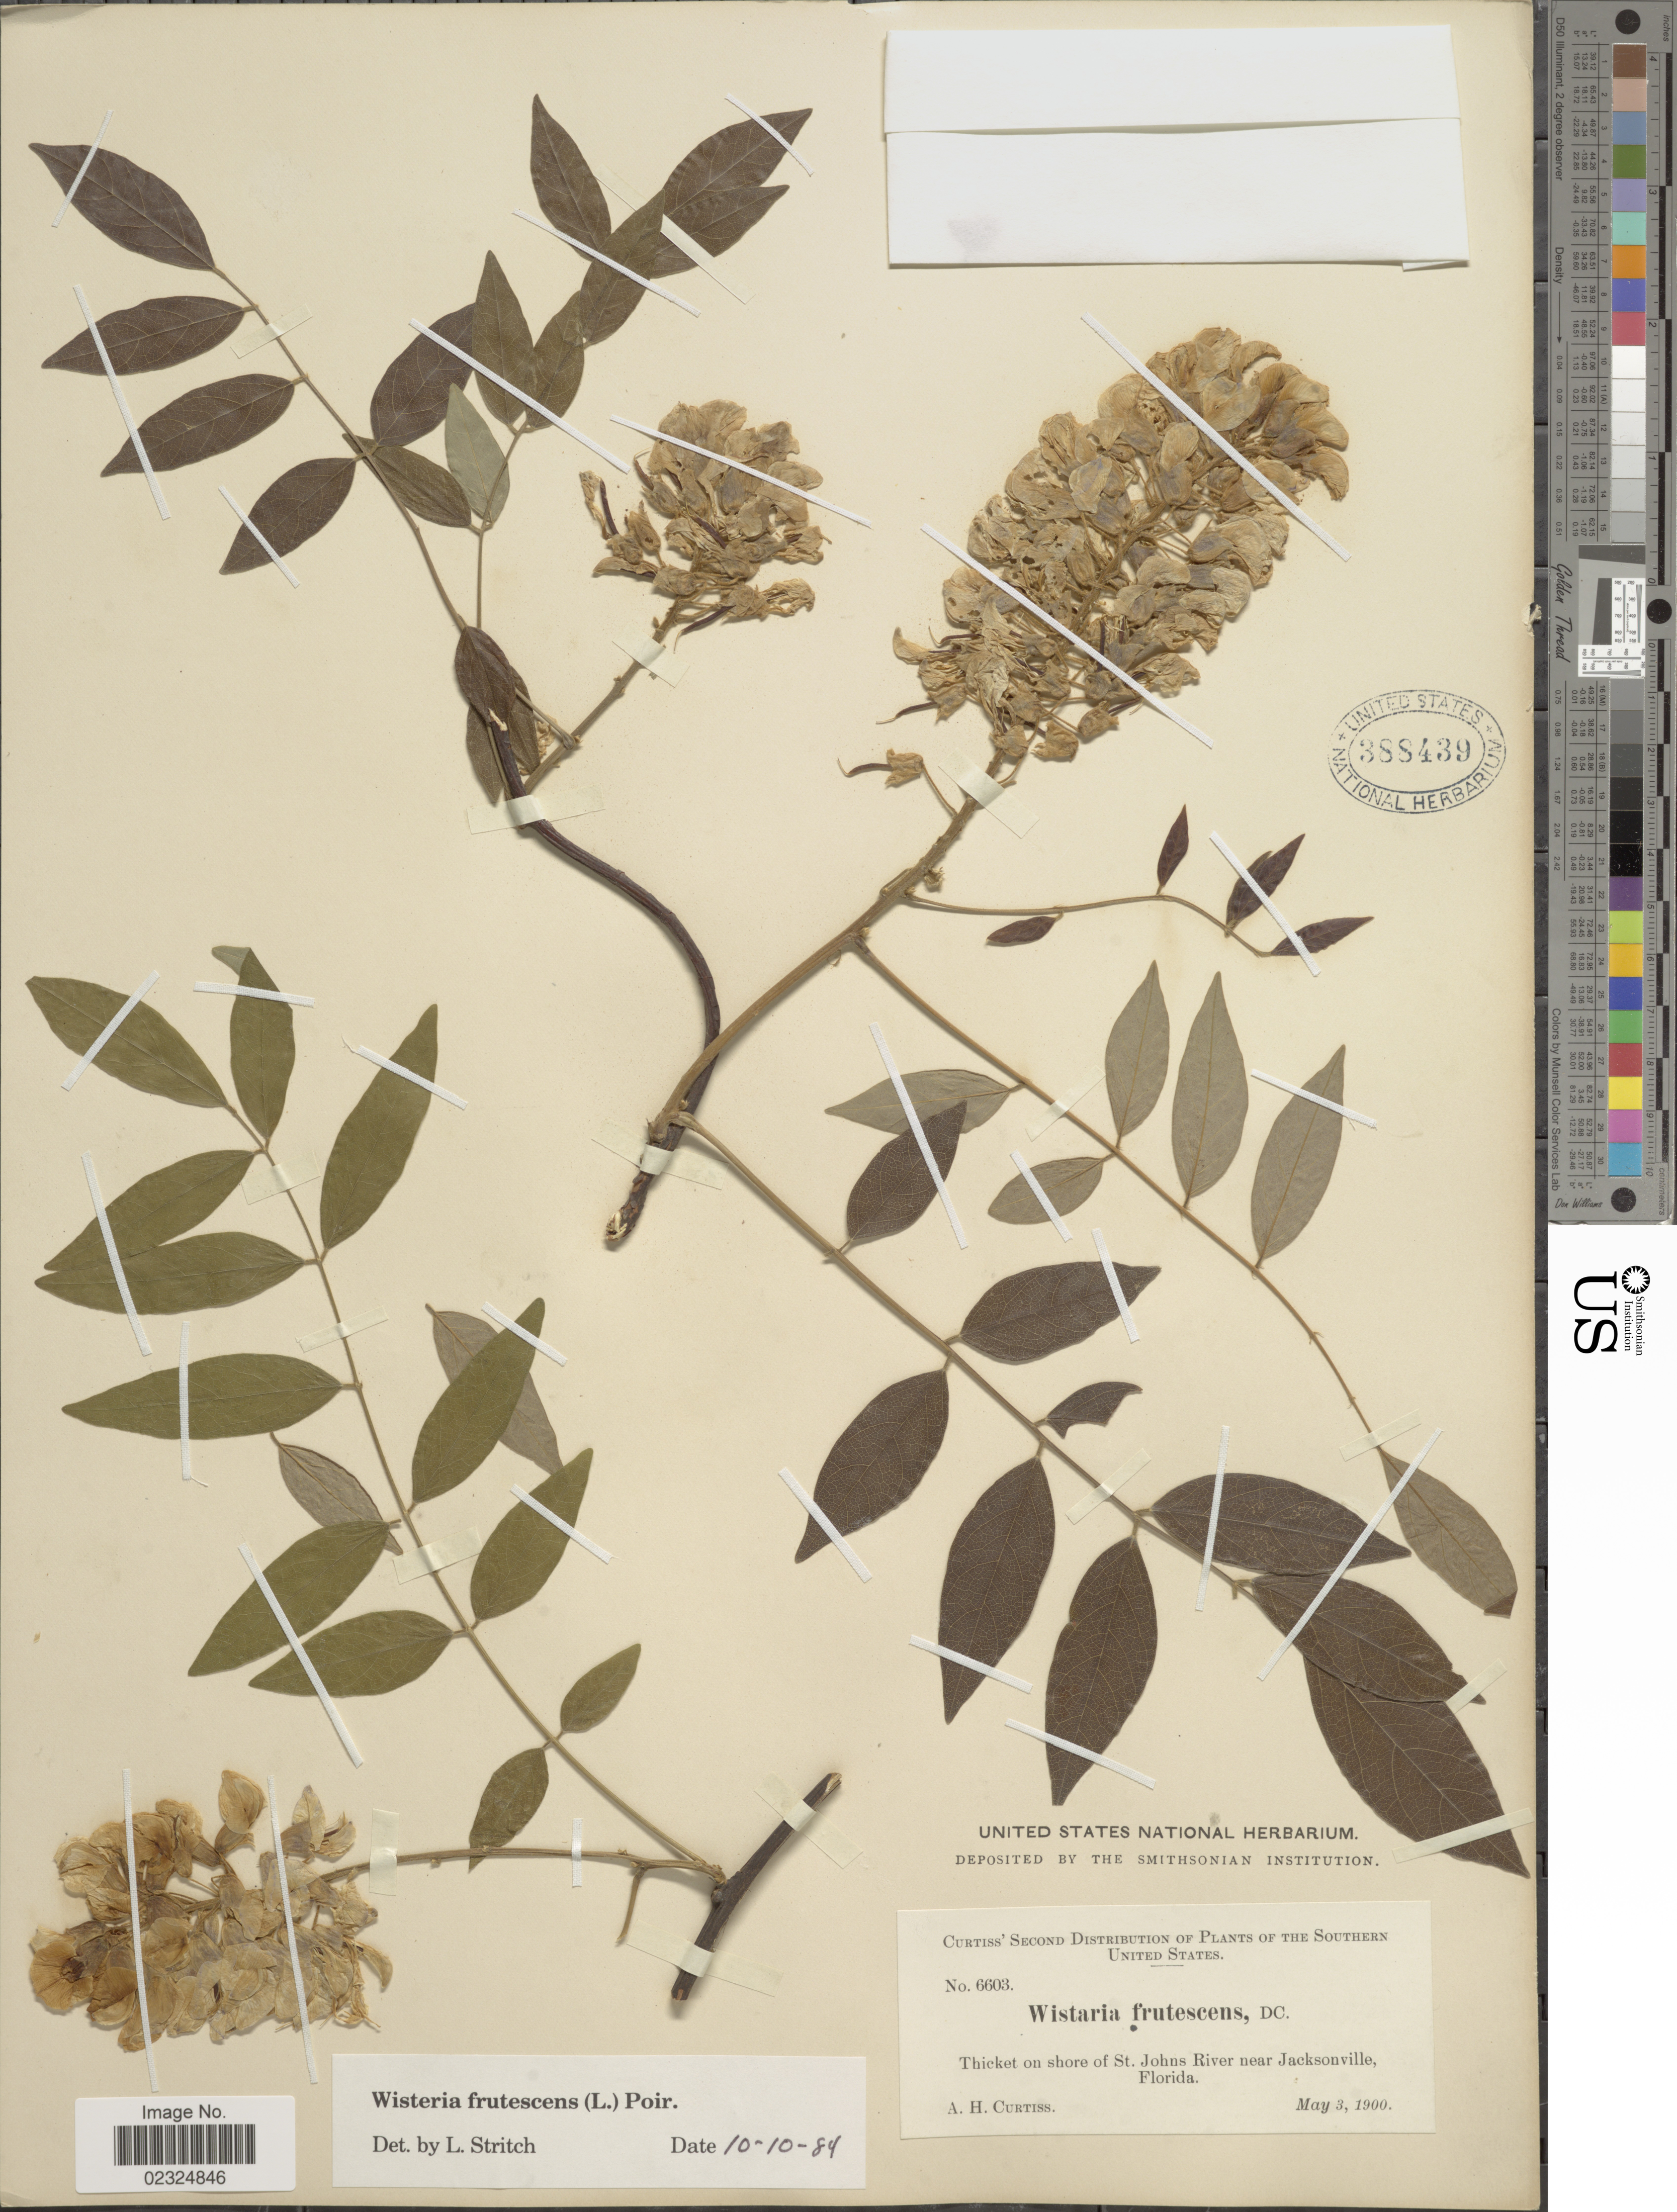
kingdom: Plantae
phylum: Tracheophyta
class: Magnoliopsida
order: Fabales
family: Fabaceae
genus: Wisteria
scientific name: Wisteria frutescens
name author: (L.) Poir.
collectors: A. H. Curtiss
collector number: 6603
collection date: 1900-05-03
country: United States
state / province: Florida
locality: Thicket on shore of St. Johns River near Jacksonville.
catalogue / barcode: US 388439